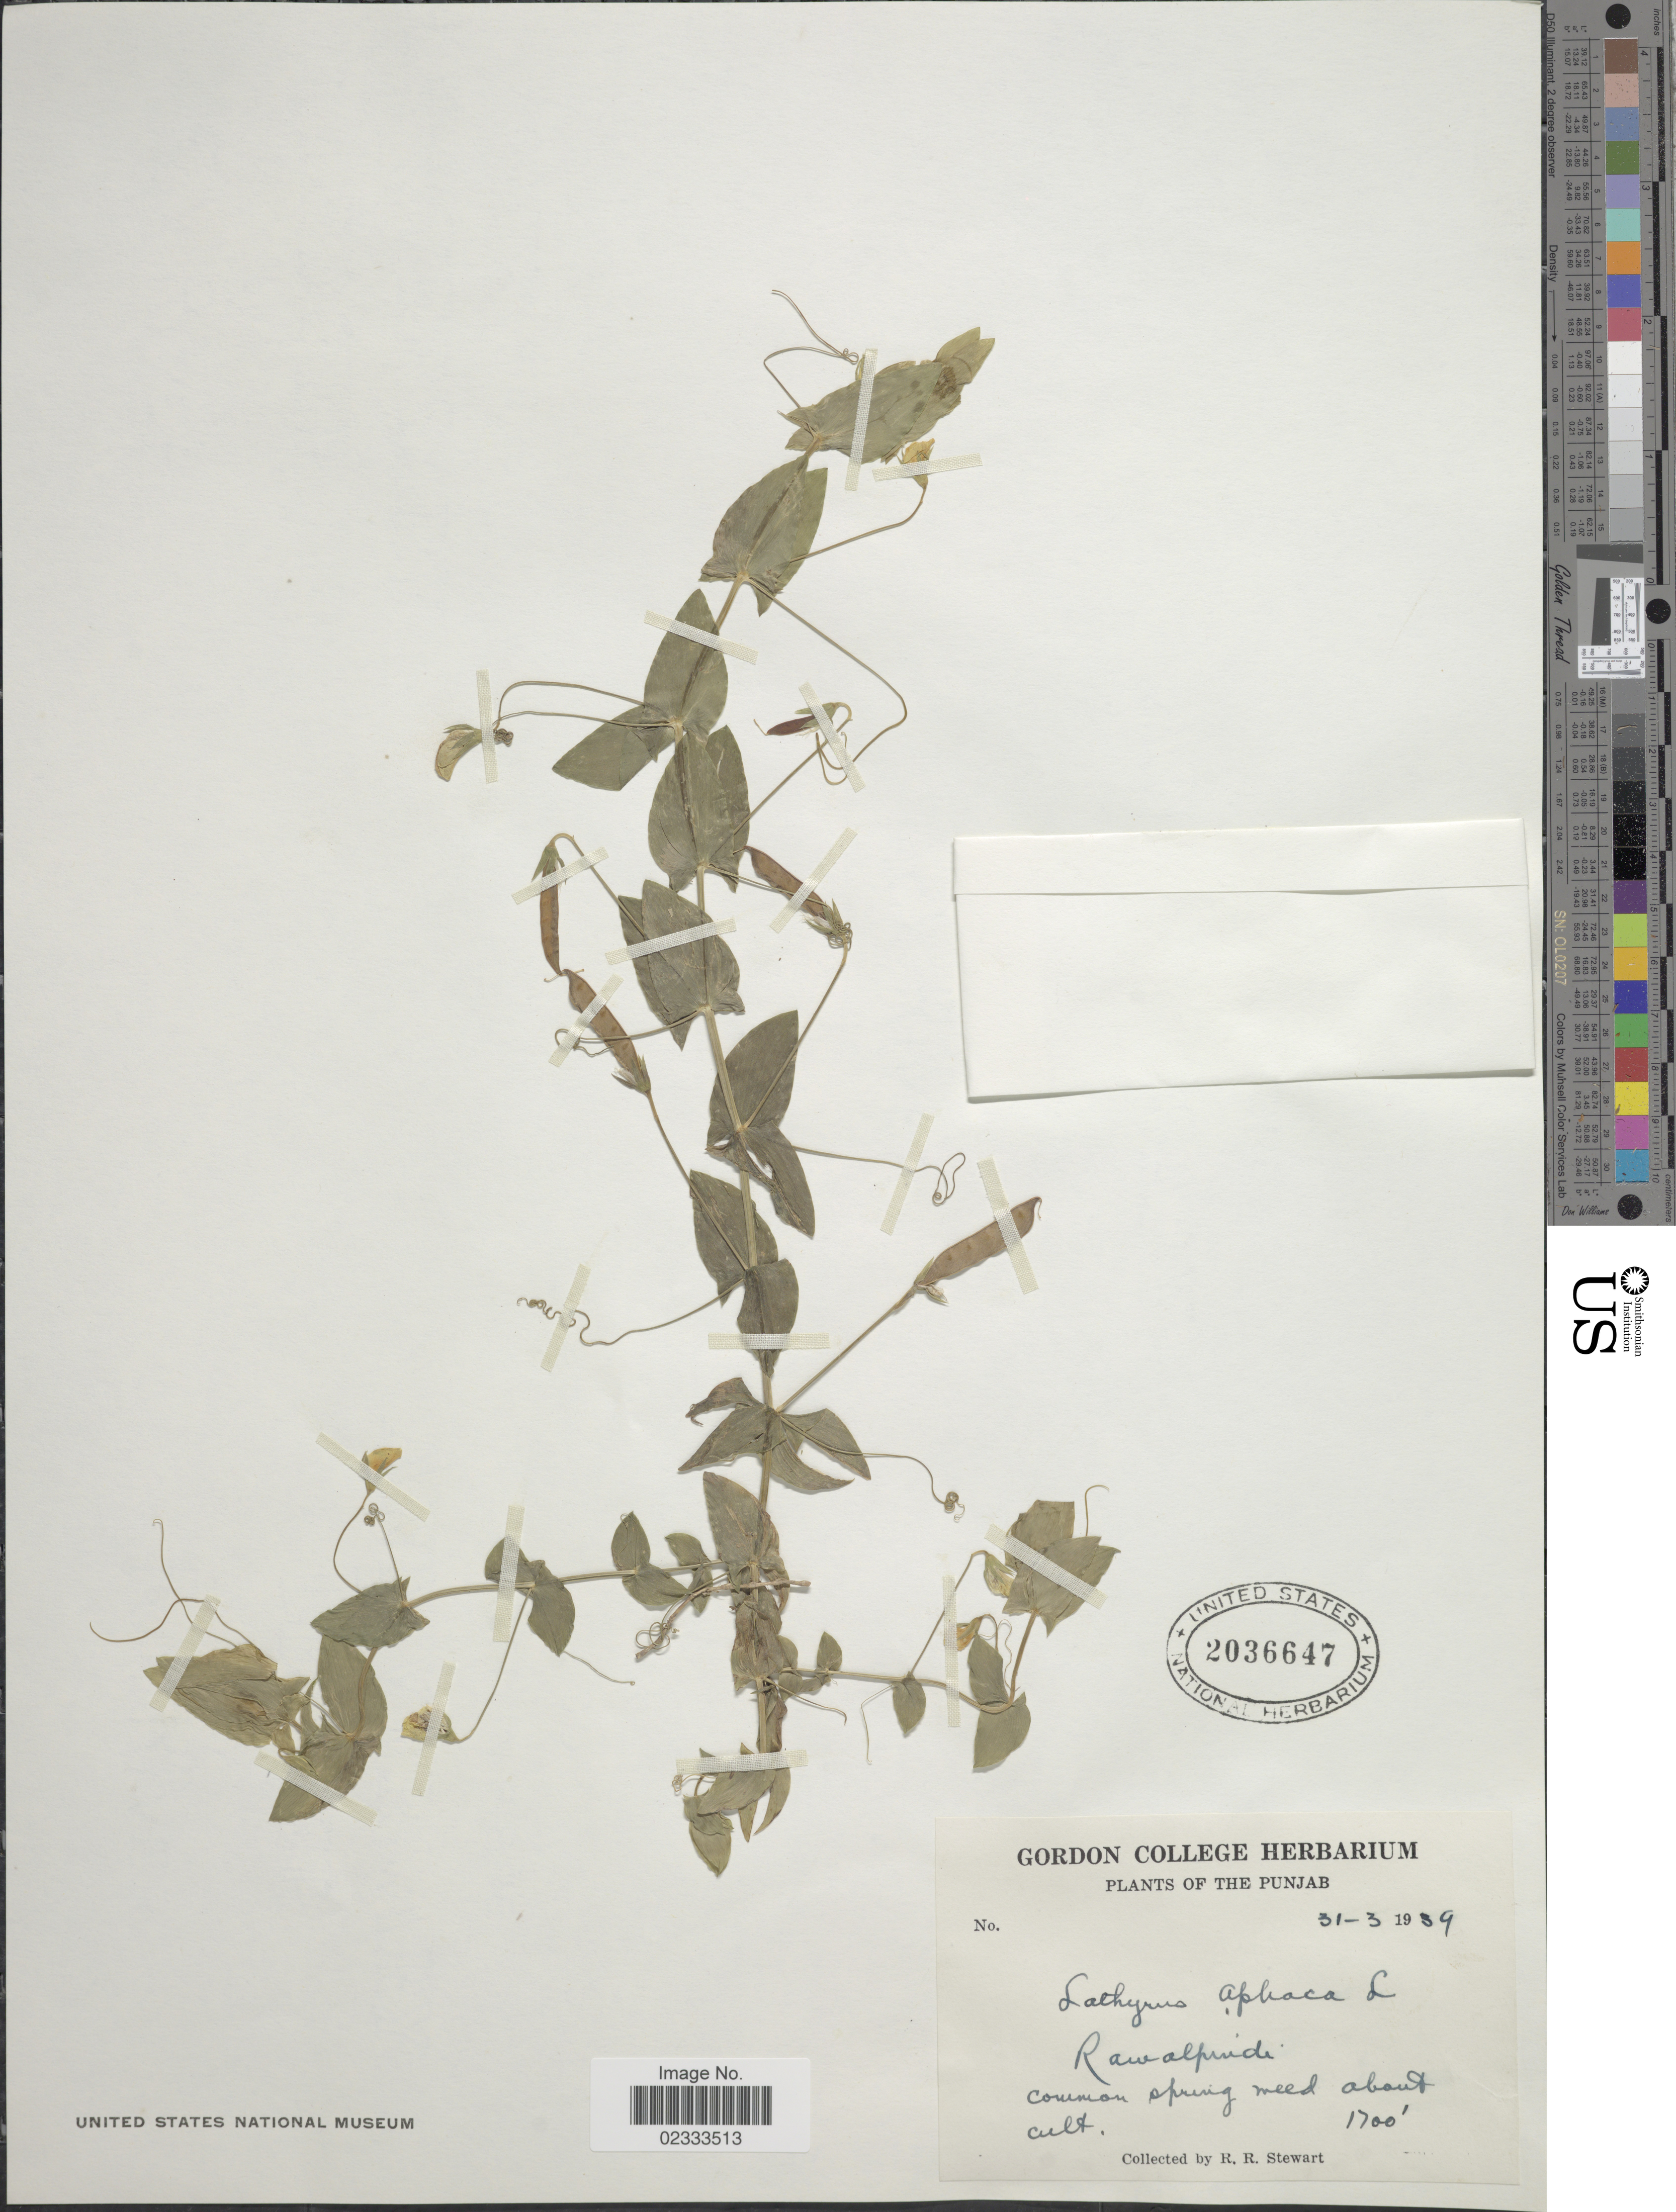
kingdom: Plantae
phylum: Tracheophyta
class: Magnoliopsida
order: Fabales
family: Fabaceae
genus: Lathyrus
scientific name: Lathyrus aphaca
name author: L.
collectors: R. R. Stewart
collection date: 1939-03-31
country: Pakistan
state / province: Punjab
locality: Rawalpindi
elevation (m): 518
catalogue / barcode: US 2036647